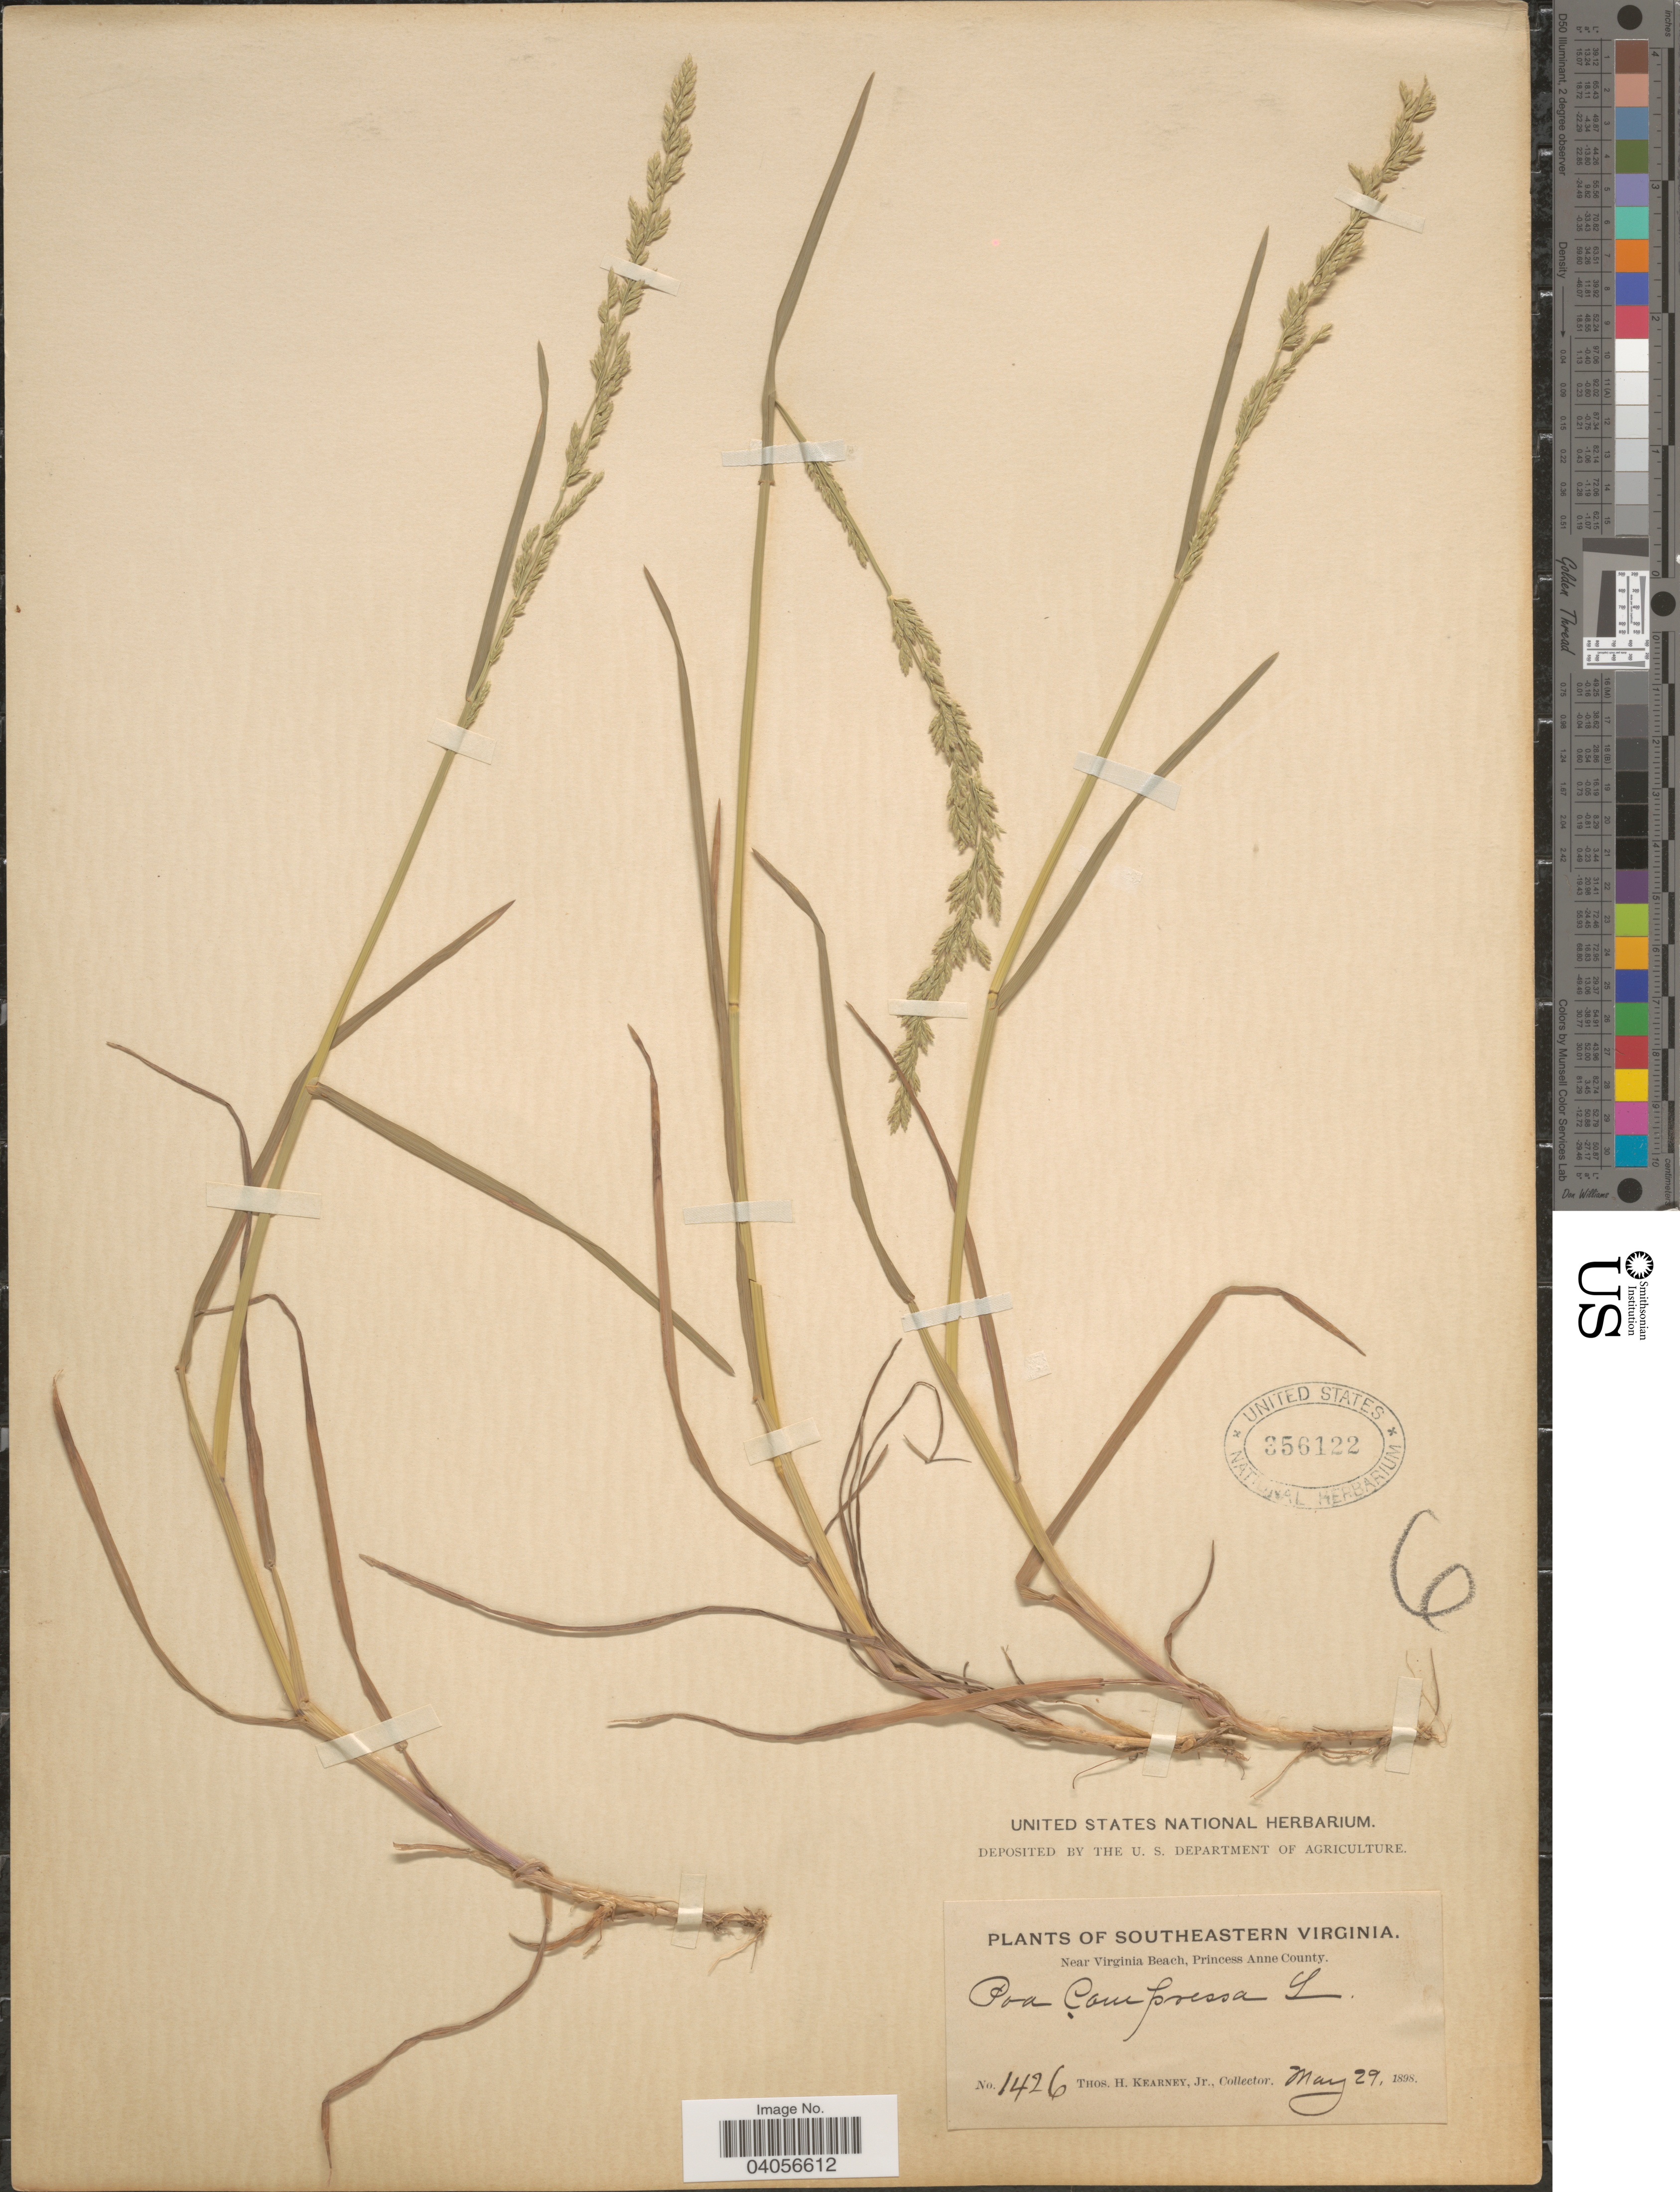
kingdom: Plantae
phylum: Tracheophyta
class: Liliopsida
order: Poales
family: Poaceae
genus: Poa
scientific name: Poa compressa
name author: L.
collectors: T. H. Kearney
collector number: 1426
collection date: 1898-05-29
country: United States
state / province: Virginia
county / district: City of Virginia Beach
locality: Southeastern Virginia. Near Virginia Beach, Princess Anne (=historic county name) County.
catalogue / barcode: US 356122